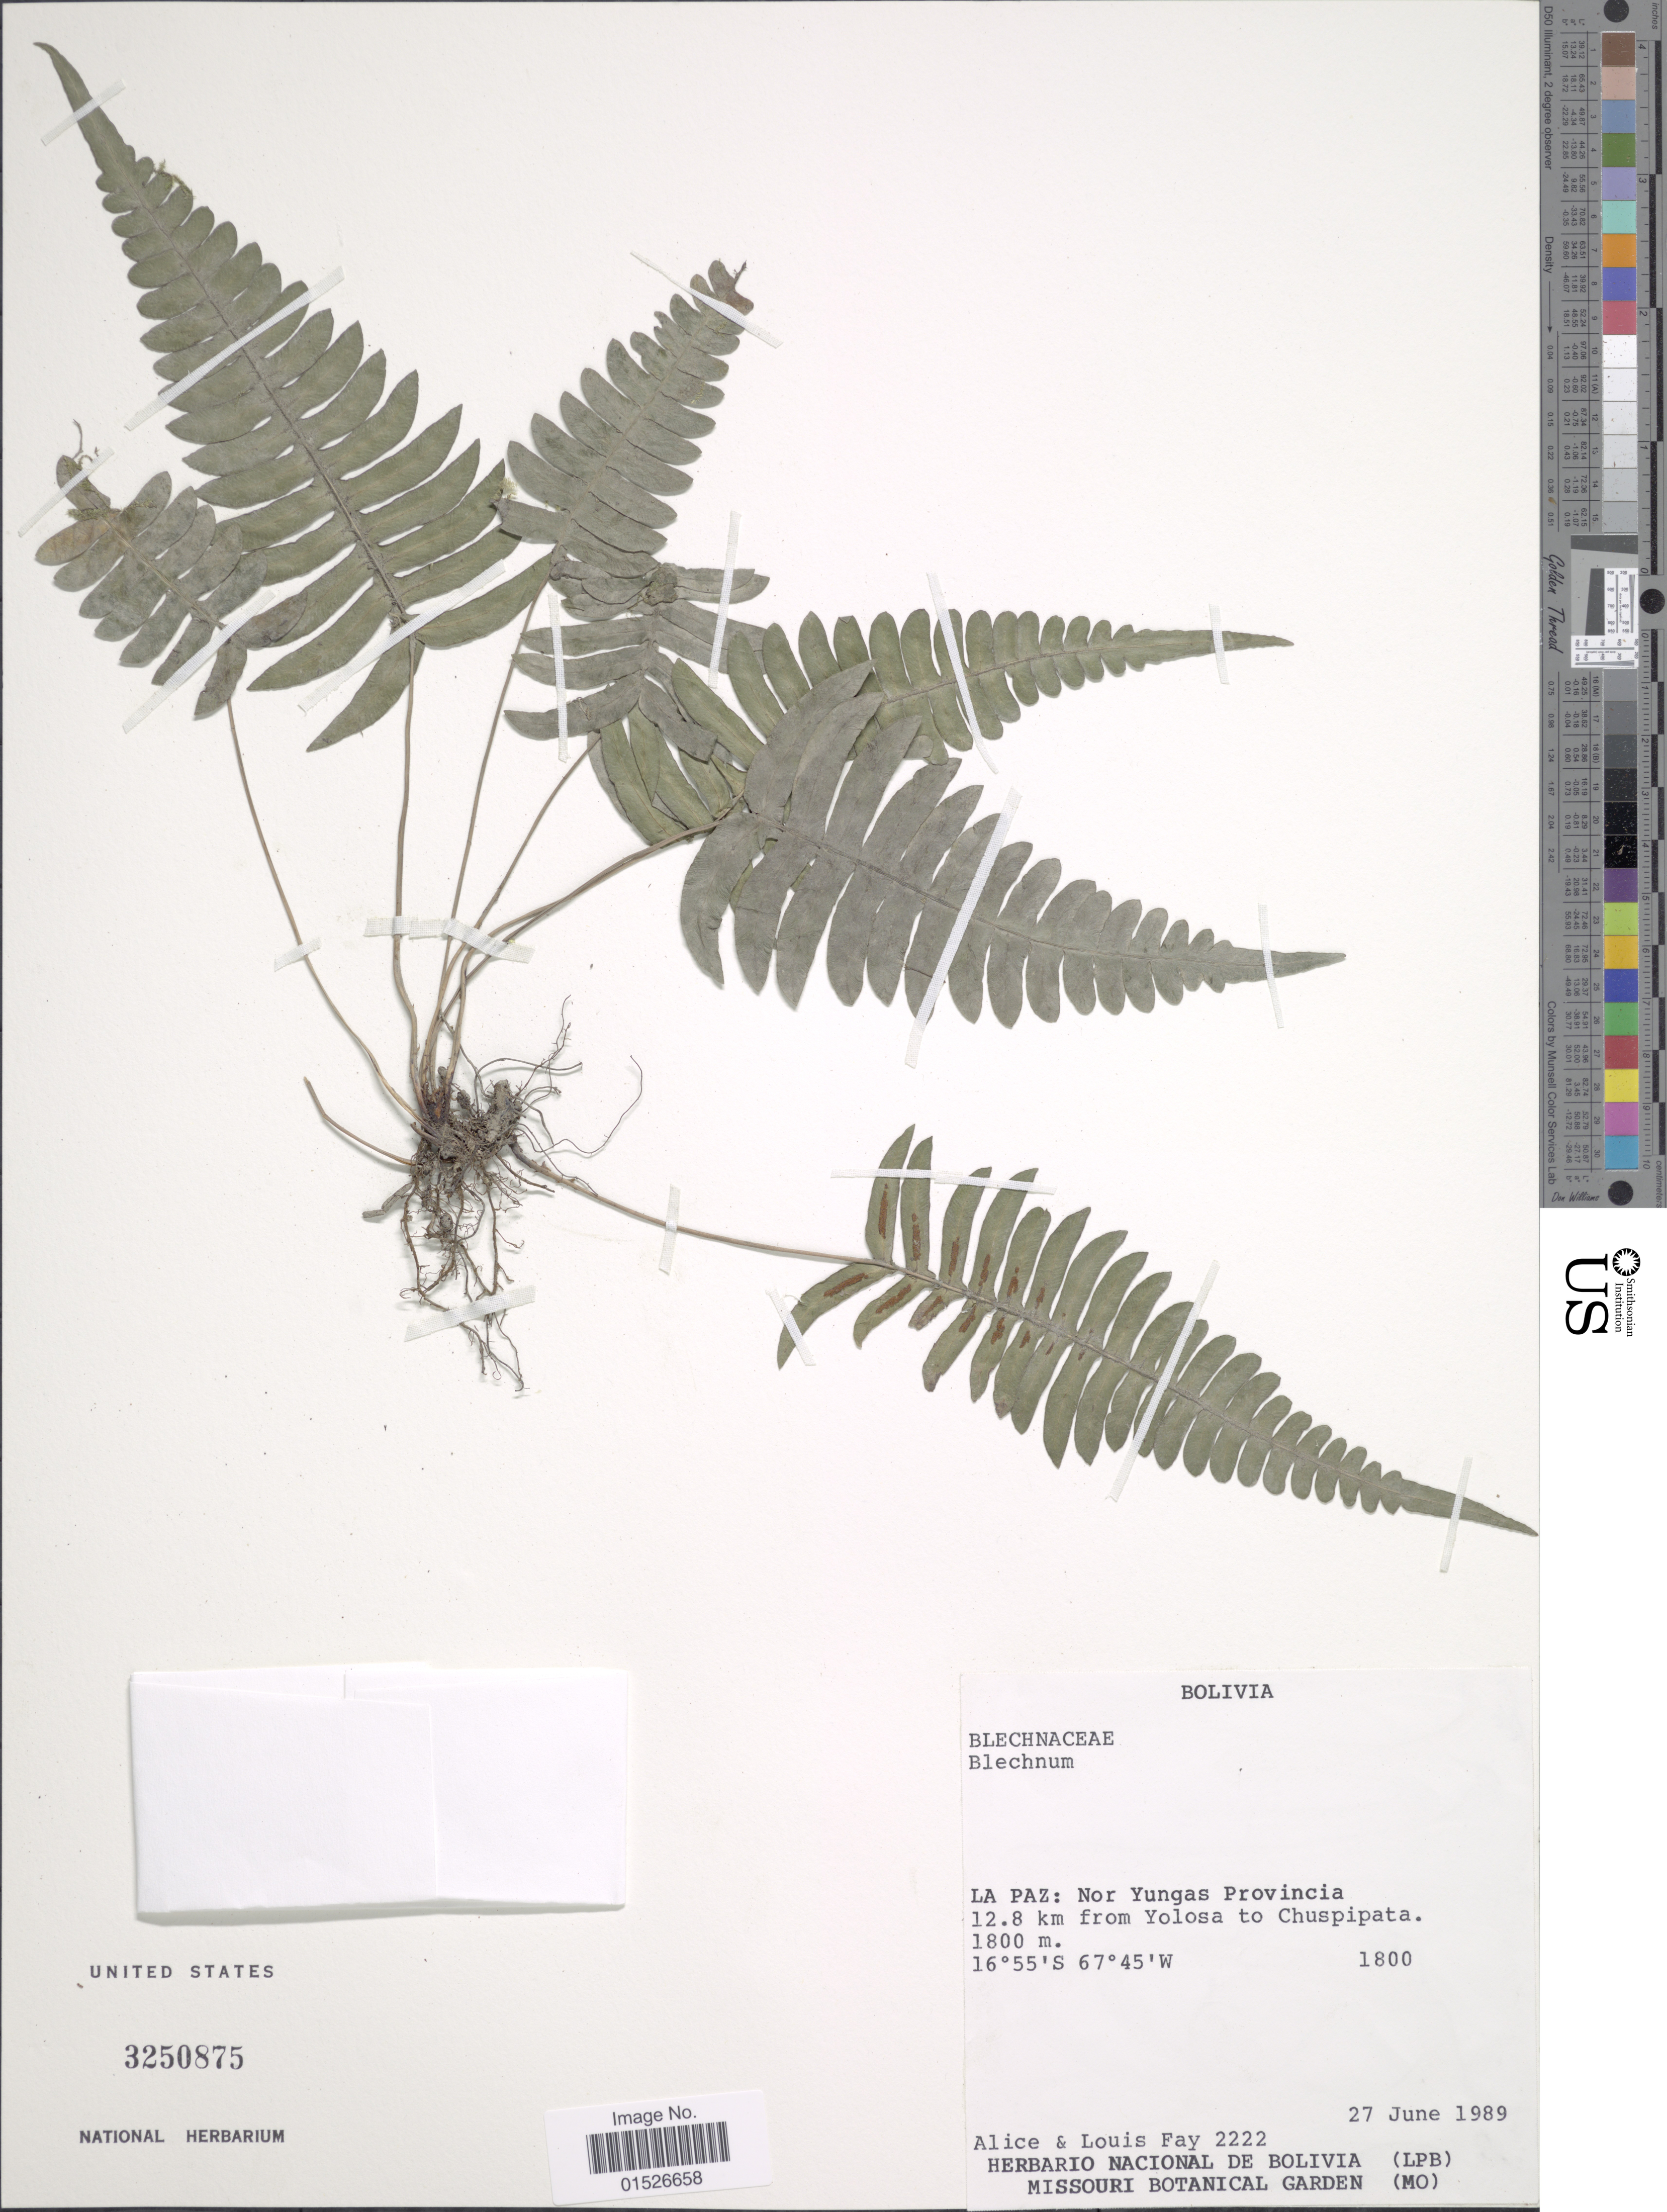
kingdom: Plantae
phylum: Tracheophyta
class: Polypodiopsida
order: Polypodiales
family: Blechnaceae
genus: Blechnum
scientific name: Blechnum occidentale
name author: L.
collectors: A. Fay & L. Fay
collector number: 2222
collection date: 1989-06-22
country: Bolivia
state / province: La Paz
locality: La Paz: Nor Yungas Provincia 12.8 km from Yolosa to Chuspipata.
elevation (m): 1800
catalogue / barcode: US 3250875